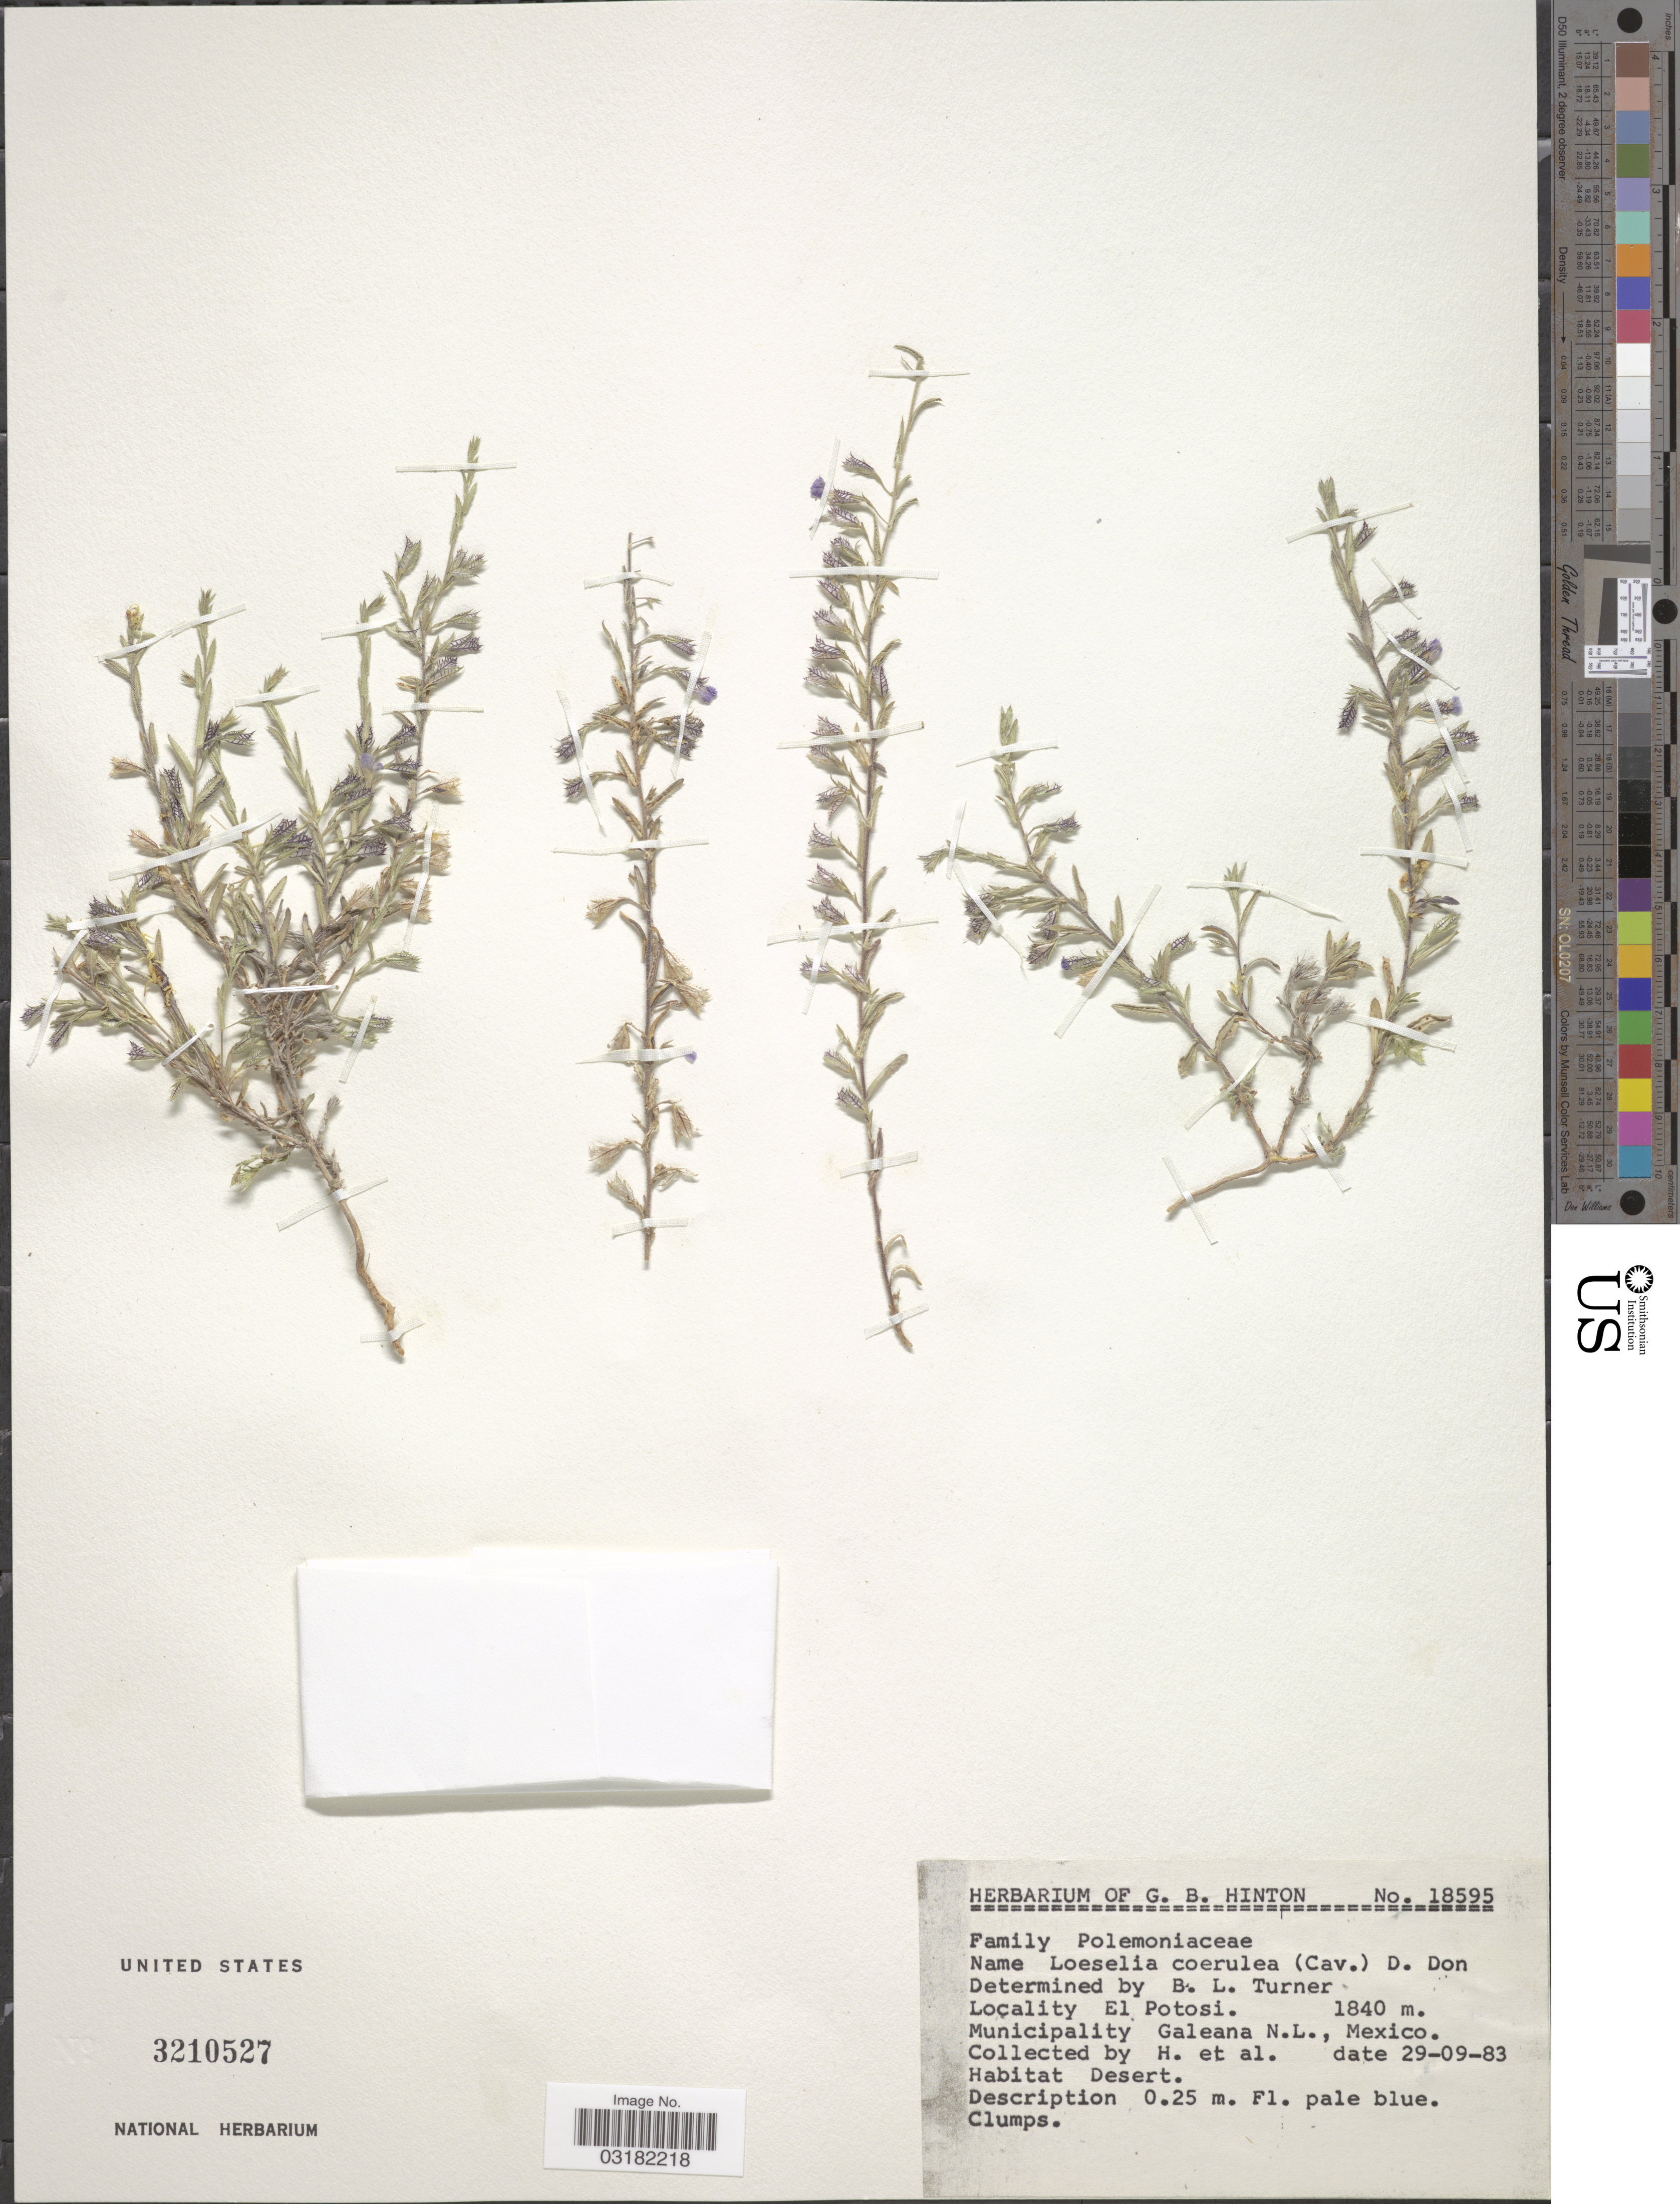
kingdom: Plantae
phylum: Tracheophyta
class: Magnoliopsida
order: Ericales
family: Polemoniaceae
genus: Loeselia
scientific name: Loeselia caerulea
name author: (Cav.) G. Don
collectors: G. B. Hinton & et al.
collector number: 18595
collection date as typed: Transcribed d/m/y: 29/9/83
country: Mexico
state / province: Nuevo León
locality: El Potosi. Municipality Galeana.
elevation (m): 1840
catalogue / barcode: US 3210527